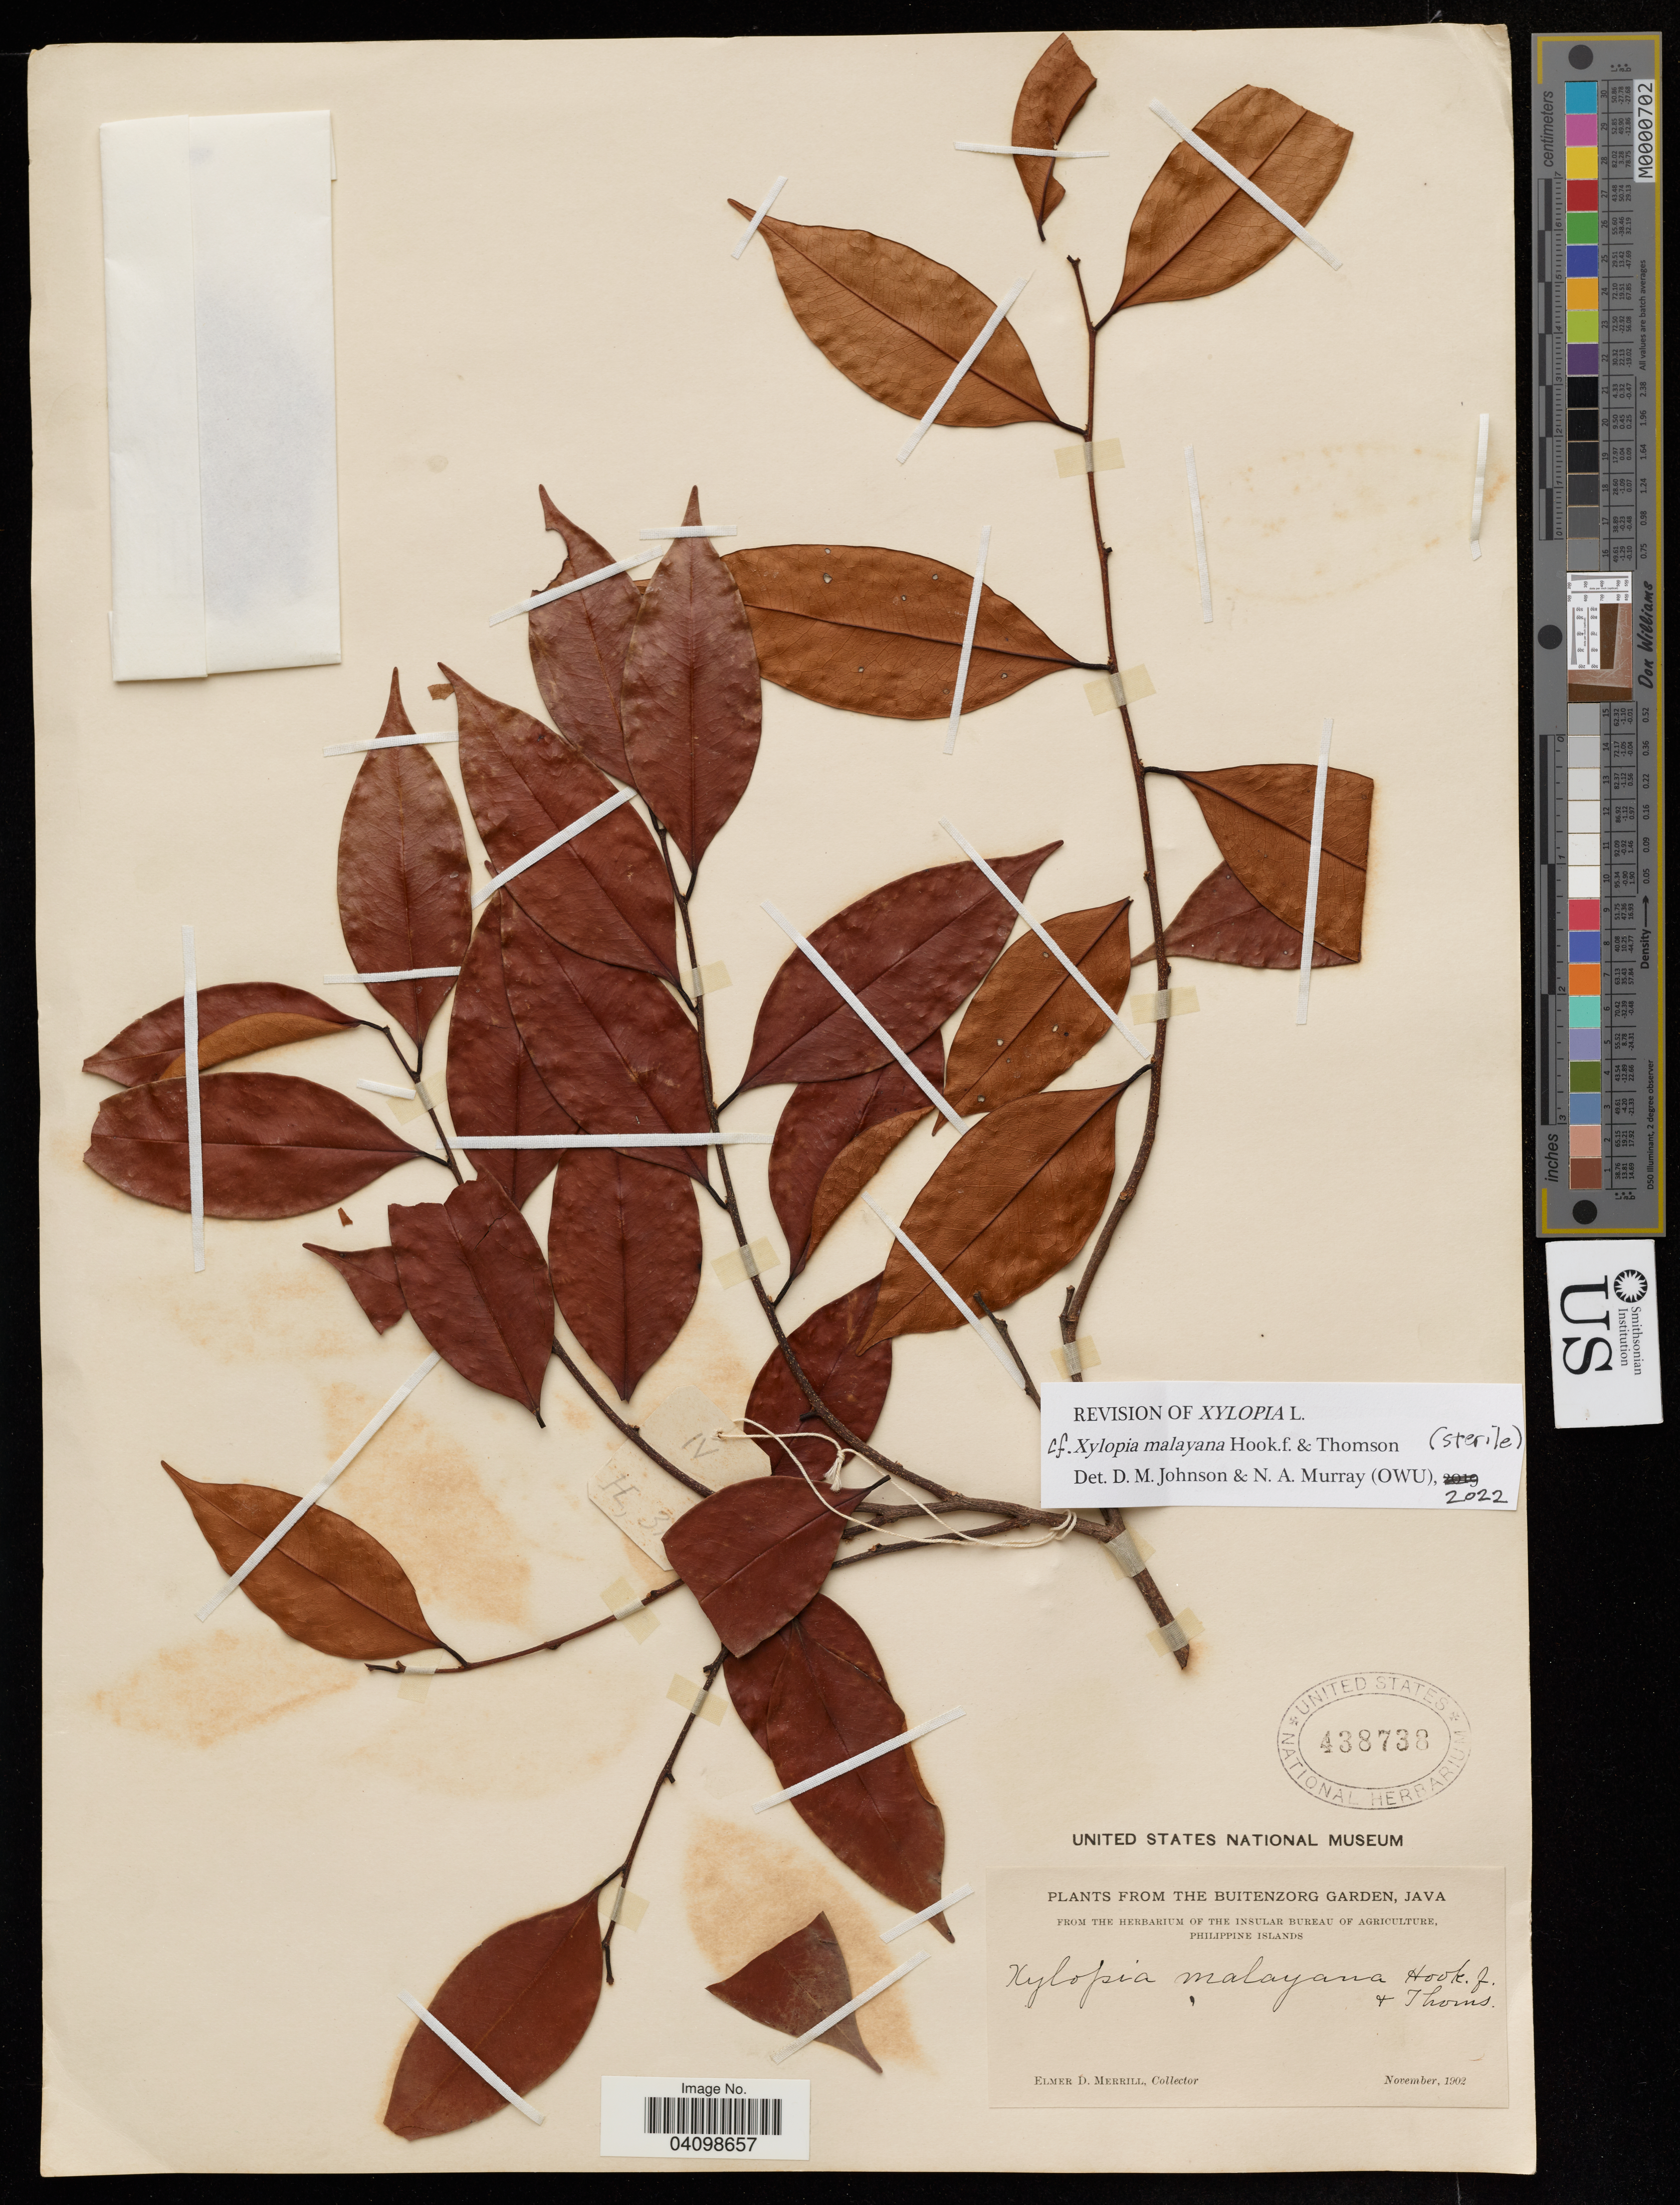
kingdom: Plantae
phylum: Tracheophyta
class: Magnoliopsida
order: Magnoliales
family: Annonaceae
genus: Xylopia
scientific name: Xylopia malayana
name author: Hook. f. & Thomson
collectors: E. Merrill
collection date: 1902-11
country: Indonesia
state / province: Java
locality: The Buitenzorg Garden.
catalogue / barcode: US 438738